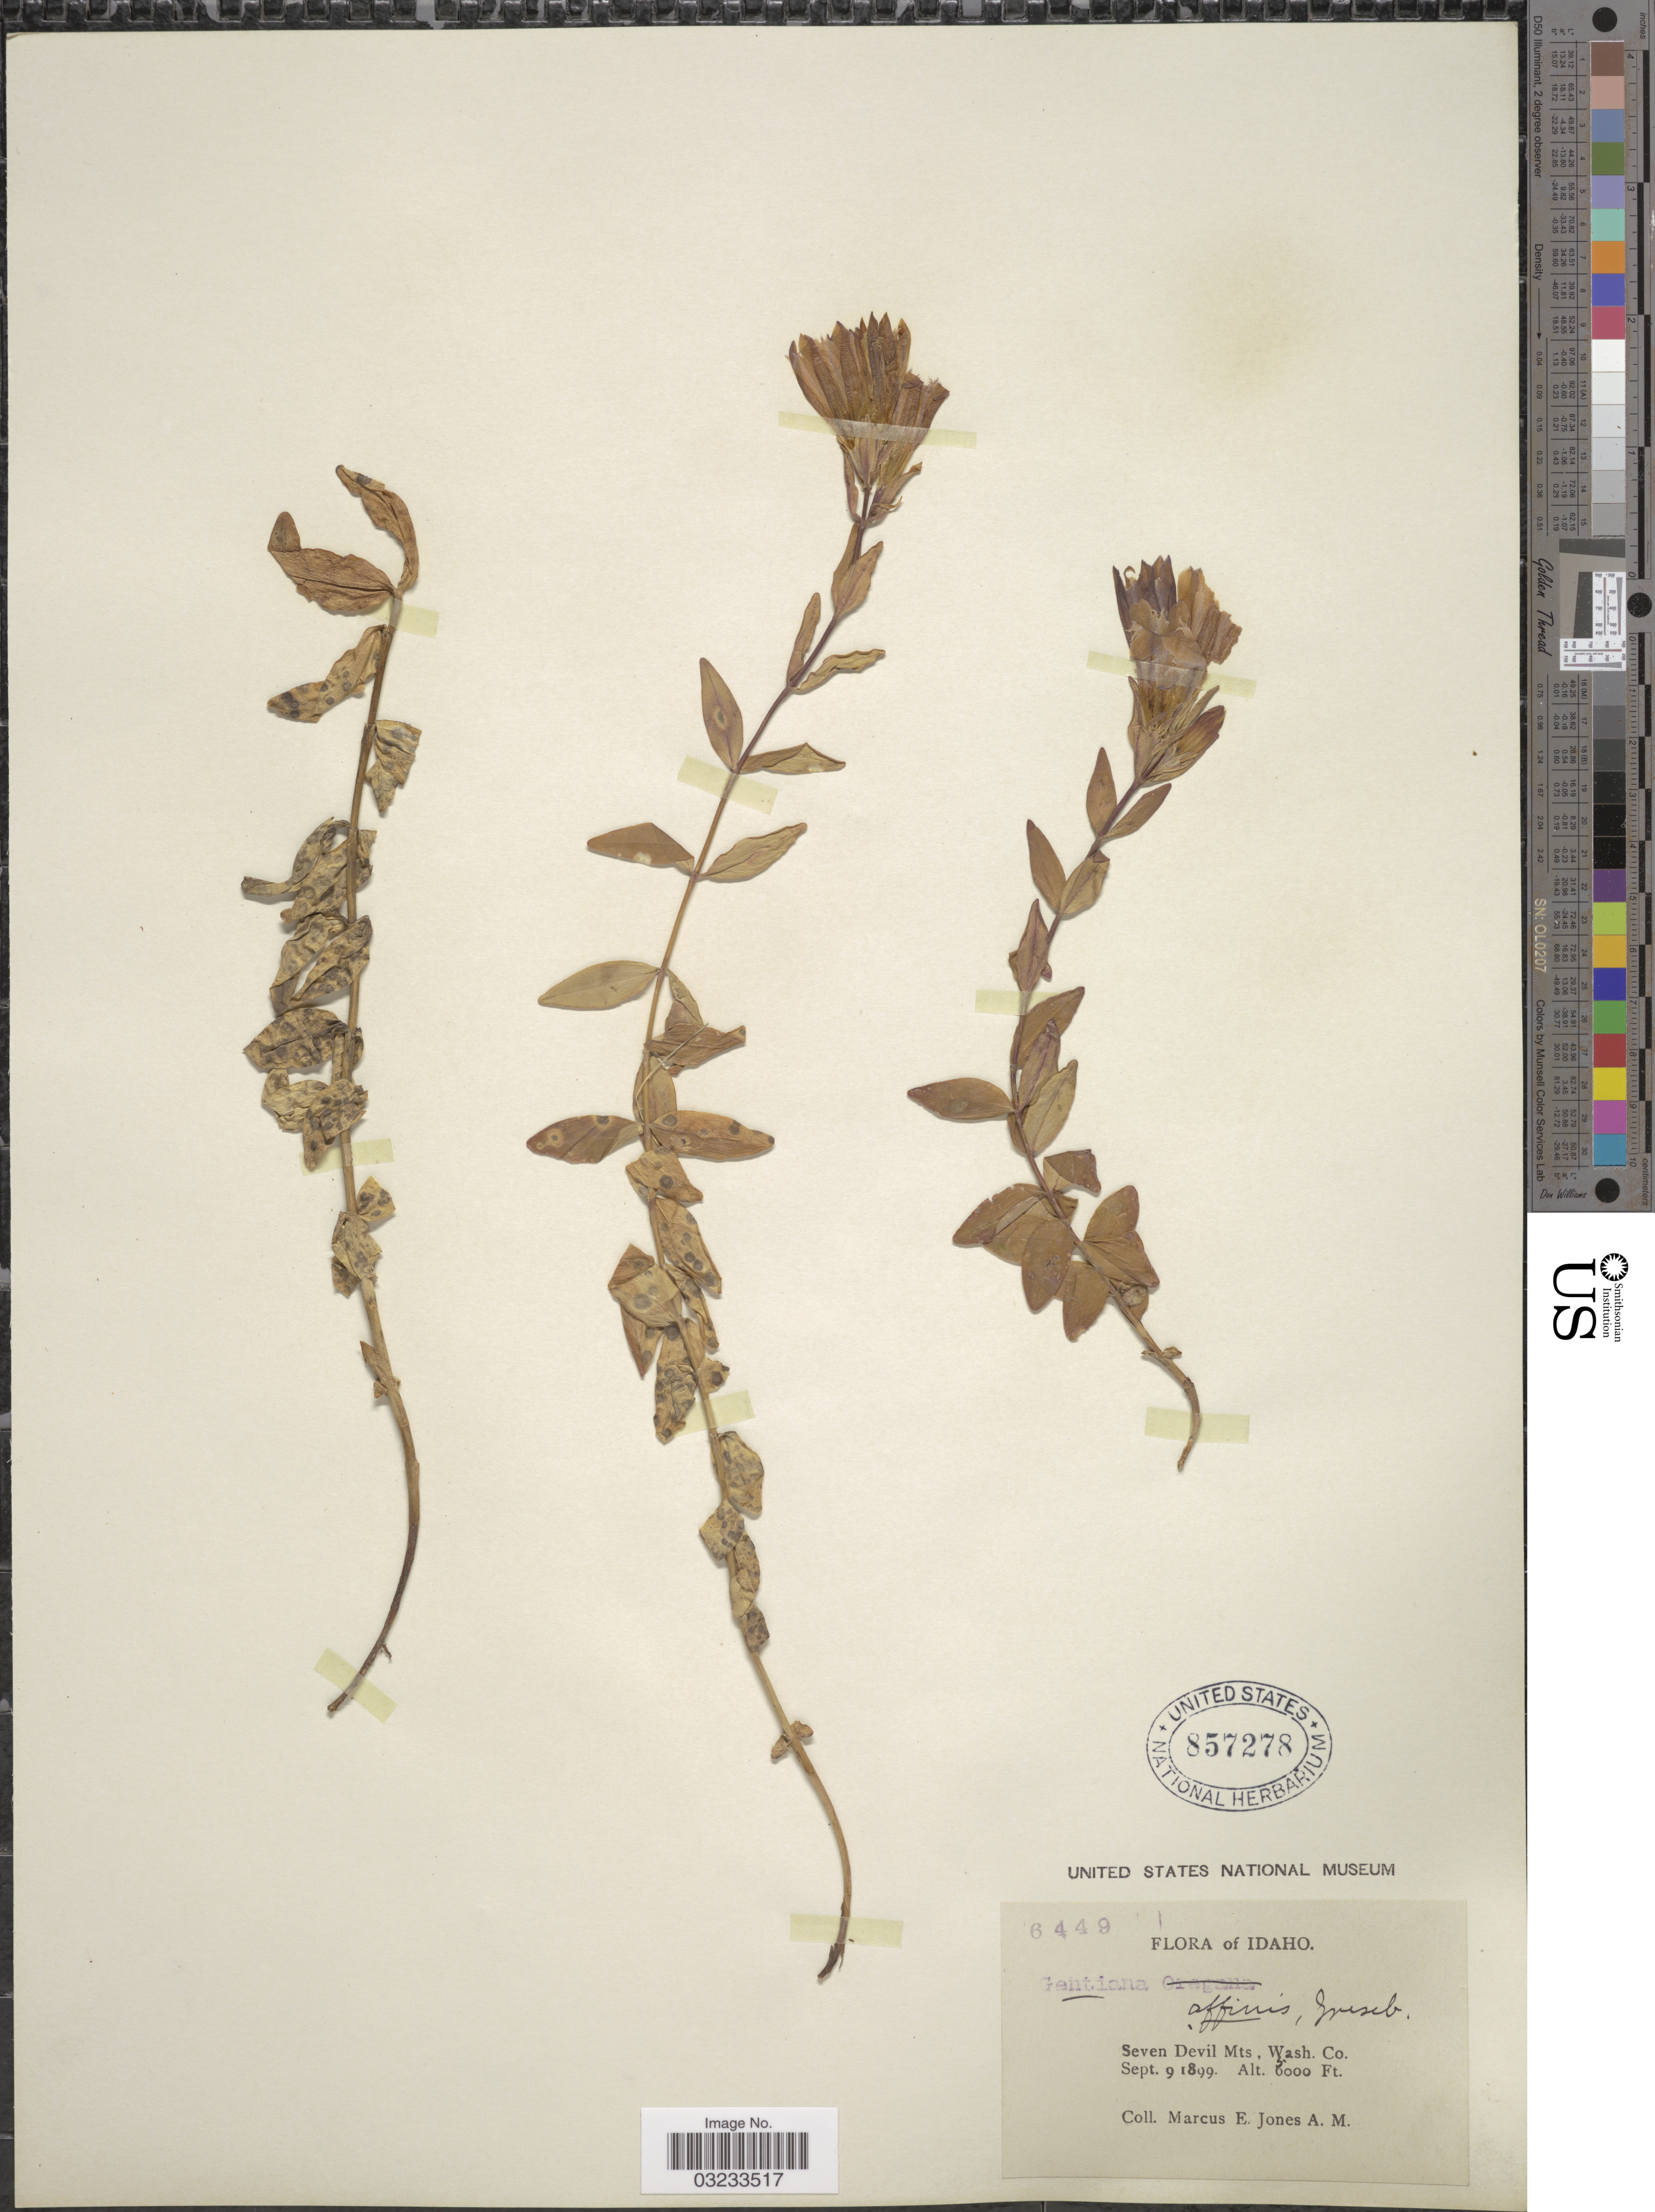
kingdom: Plantae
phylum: Tracheophyta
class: Magnoliopsida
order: Gentianales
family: Gentianaceae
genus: Gentiana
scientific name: Gentiana affinis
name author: Griseb.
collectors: M. E. Jones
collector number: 6449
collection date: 1899-09-09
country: United States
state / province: Idaho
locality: Seven Devil Mts, Wash. Co.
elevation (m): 1524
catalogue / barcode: US 857278